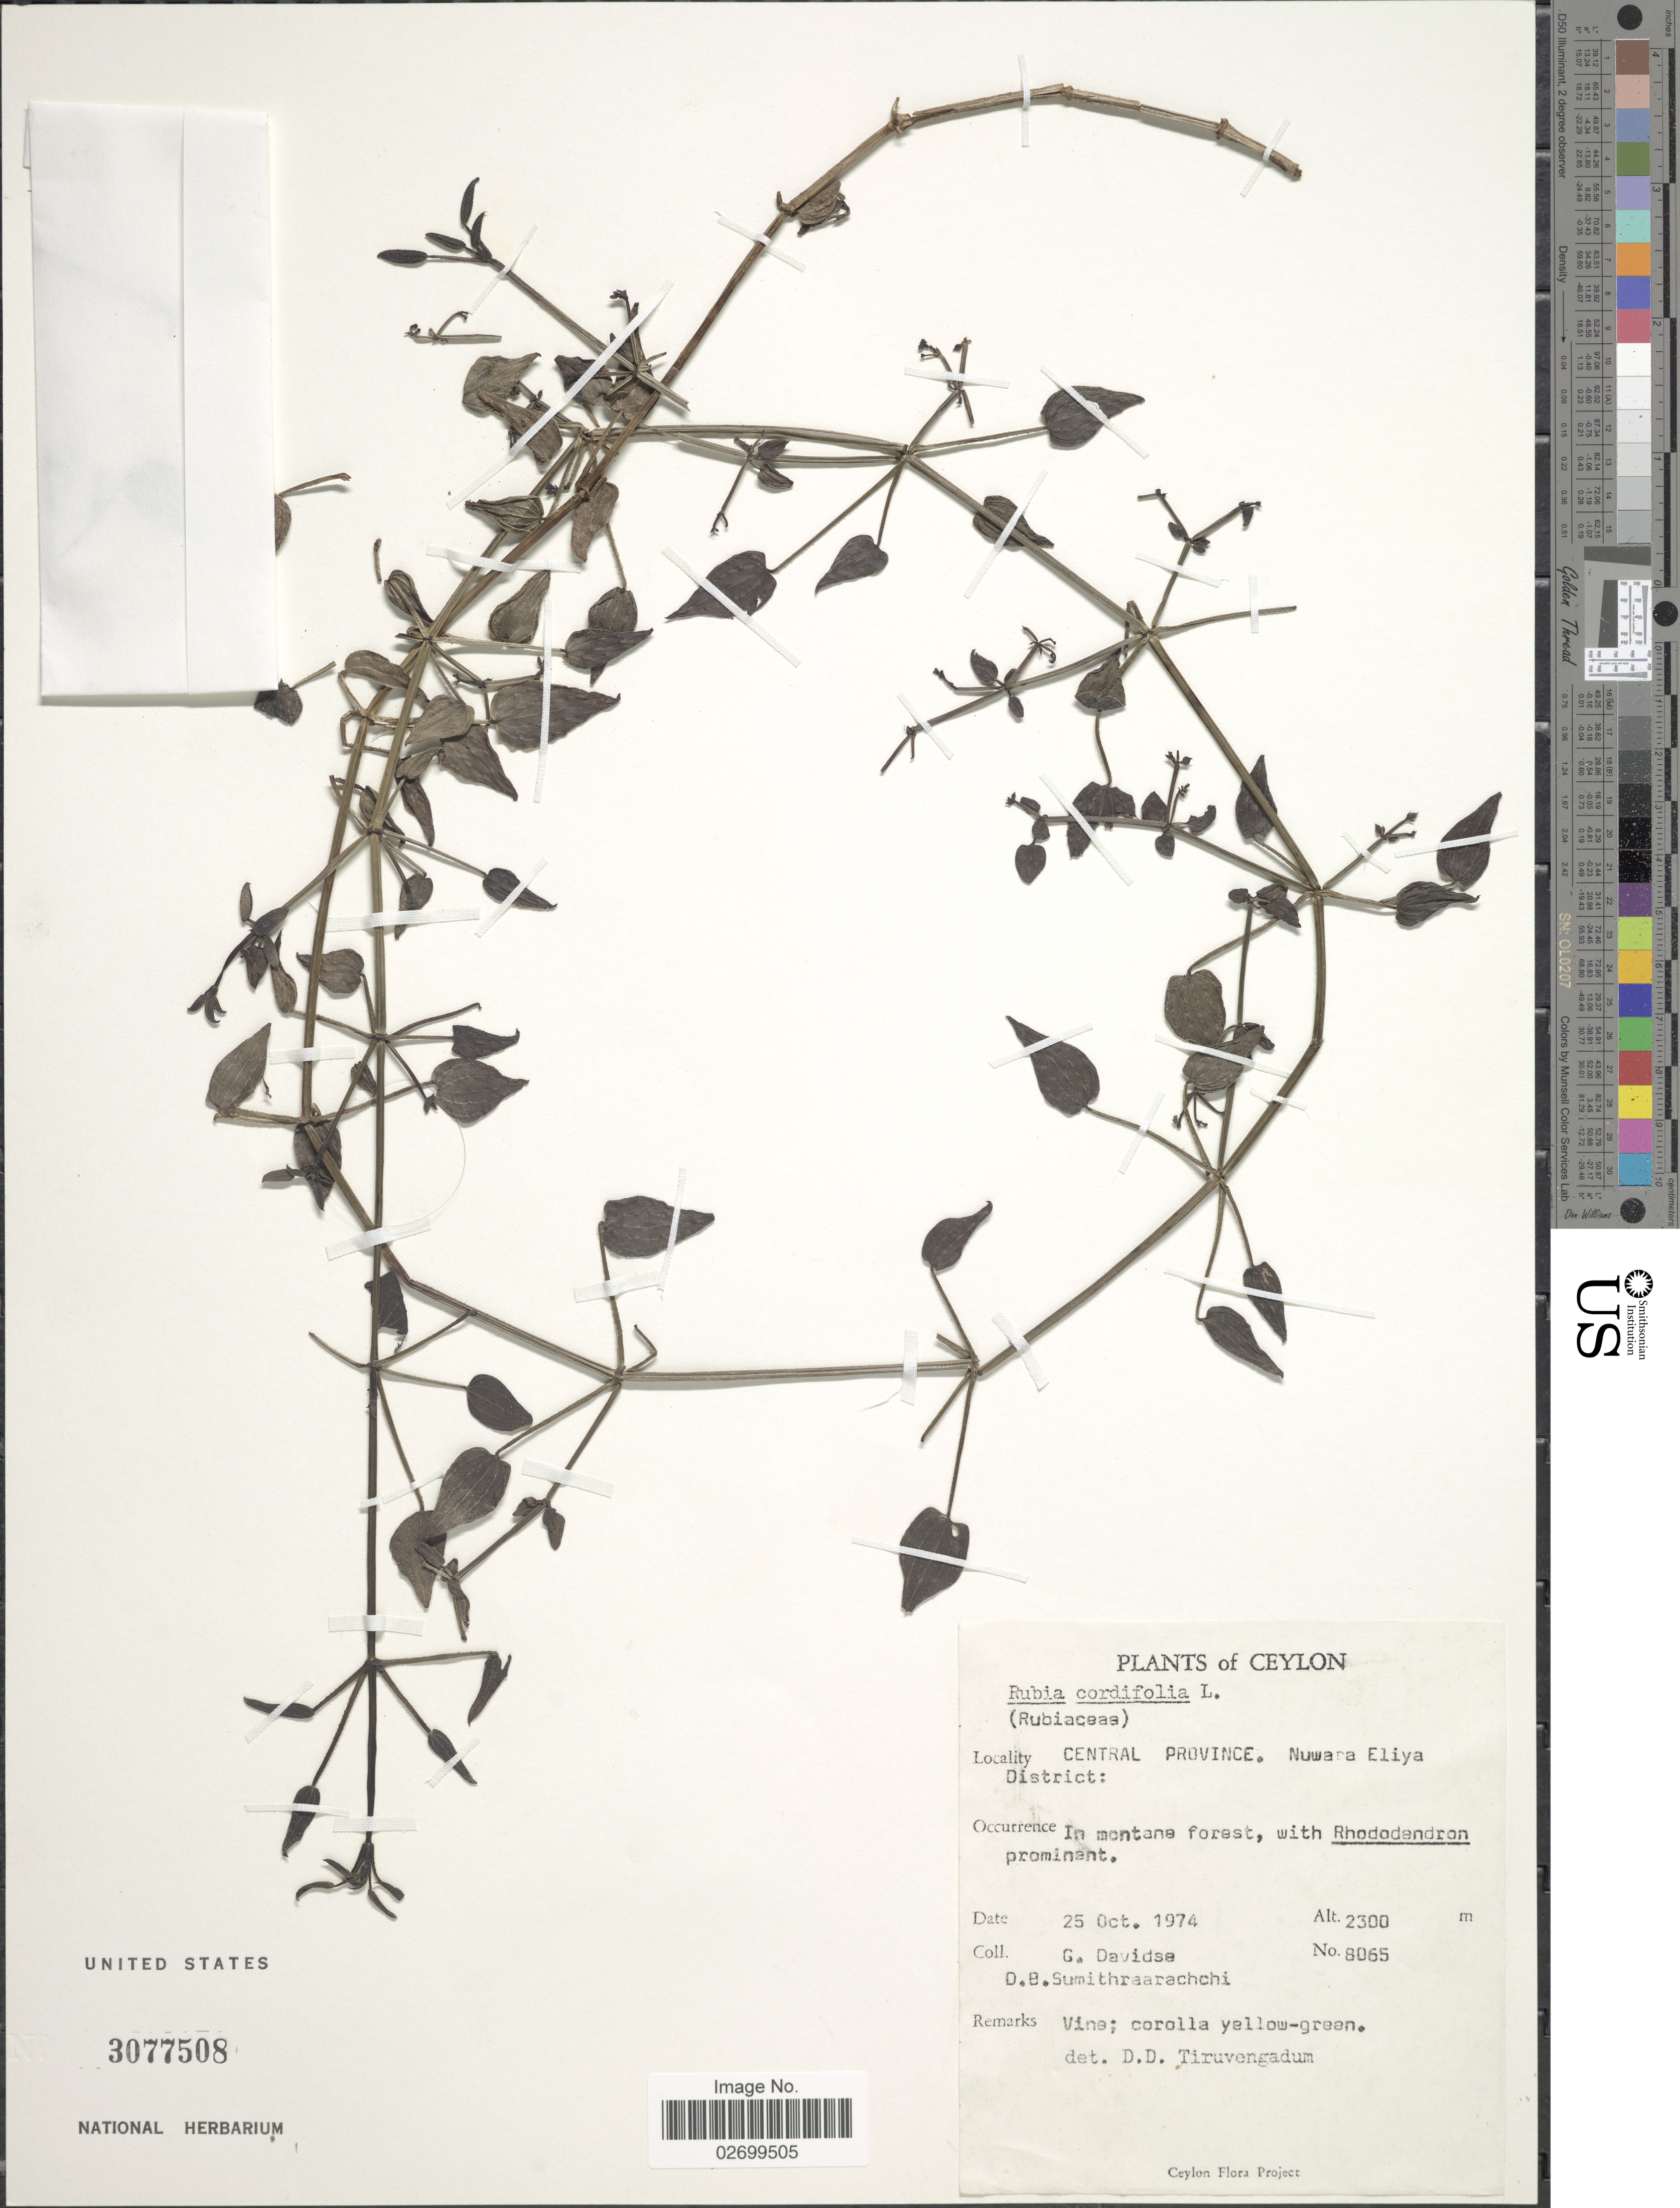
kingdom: Plantae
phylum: Tracheophyta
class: Magnoliopsida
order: Gentianales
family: Rubiaceae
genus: Rubia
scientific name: Rubia cordifolia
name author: L.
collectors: G. Davidse & D. B. Sumithraarachchi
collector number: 8065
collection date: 1974-10-25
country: Sri Lanka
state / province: Central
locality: Ceylon, Nuwara [interpreted] Eliya District.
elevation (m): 2300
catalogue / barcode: US 3077508